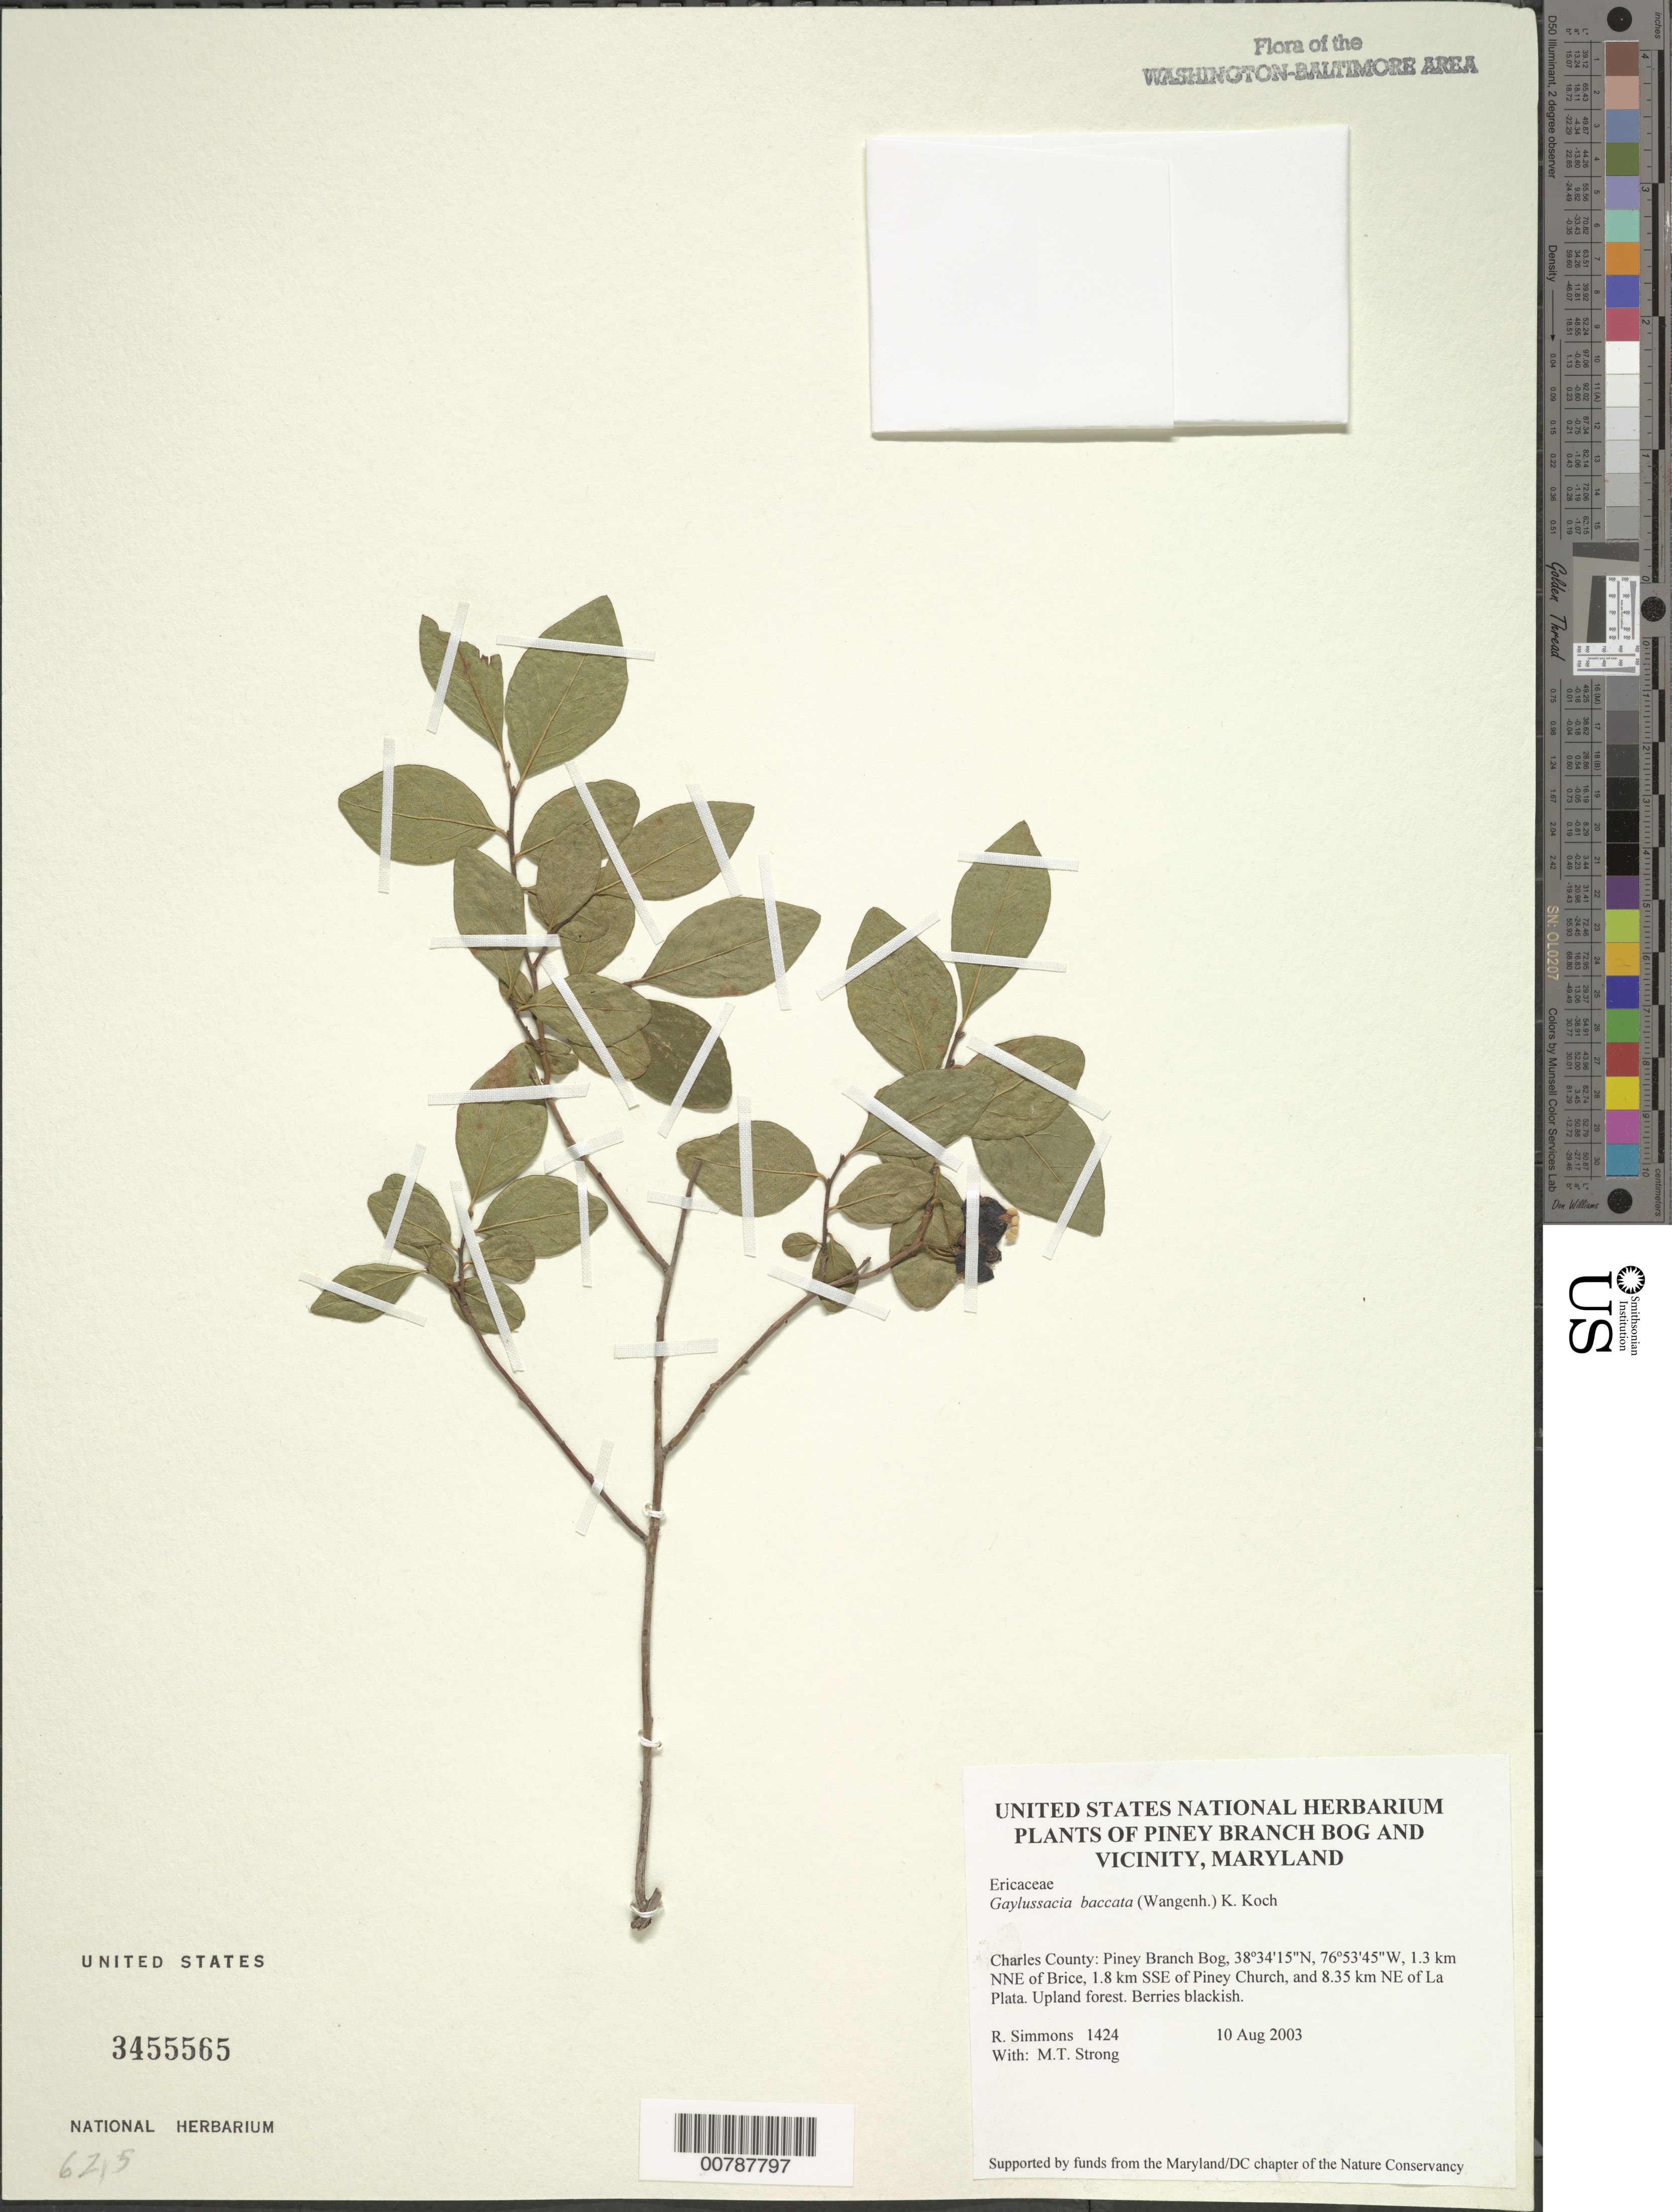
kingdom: Plantae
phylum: Tracheophyta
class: Magnoliopsida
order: Ericales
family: Ericaceae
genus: Gaylussacia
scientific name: Gaylussacia baccata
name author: (Wangenh.) K. Koch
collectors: R. H. Simmons & M. T. Strong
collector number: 1424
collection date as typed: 10 August 2003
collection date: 2003-08-10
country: United States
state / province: Maryland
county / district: Charles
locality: Piney Branch Bog, 1.3 km NNE of Brice, 1.8 km SSE of Piney Church, and 8.35 km NE of La Plata.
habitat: Upland forest.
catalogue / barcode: US 3455565